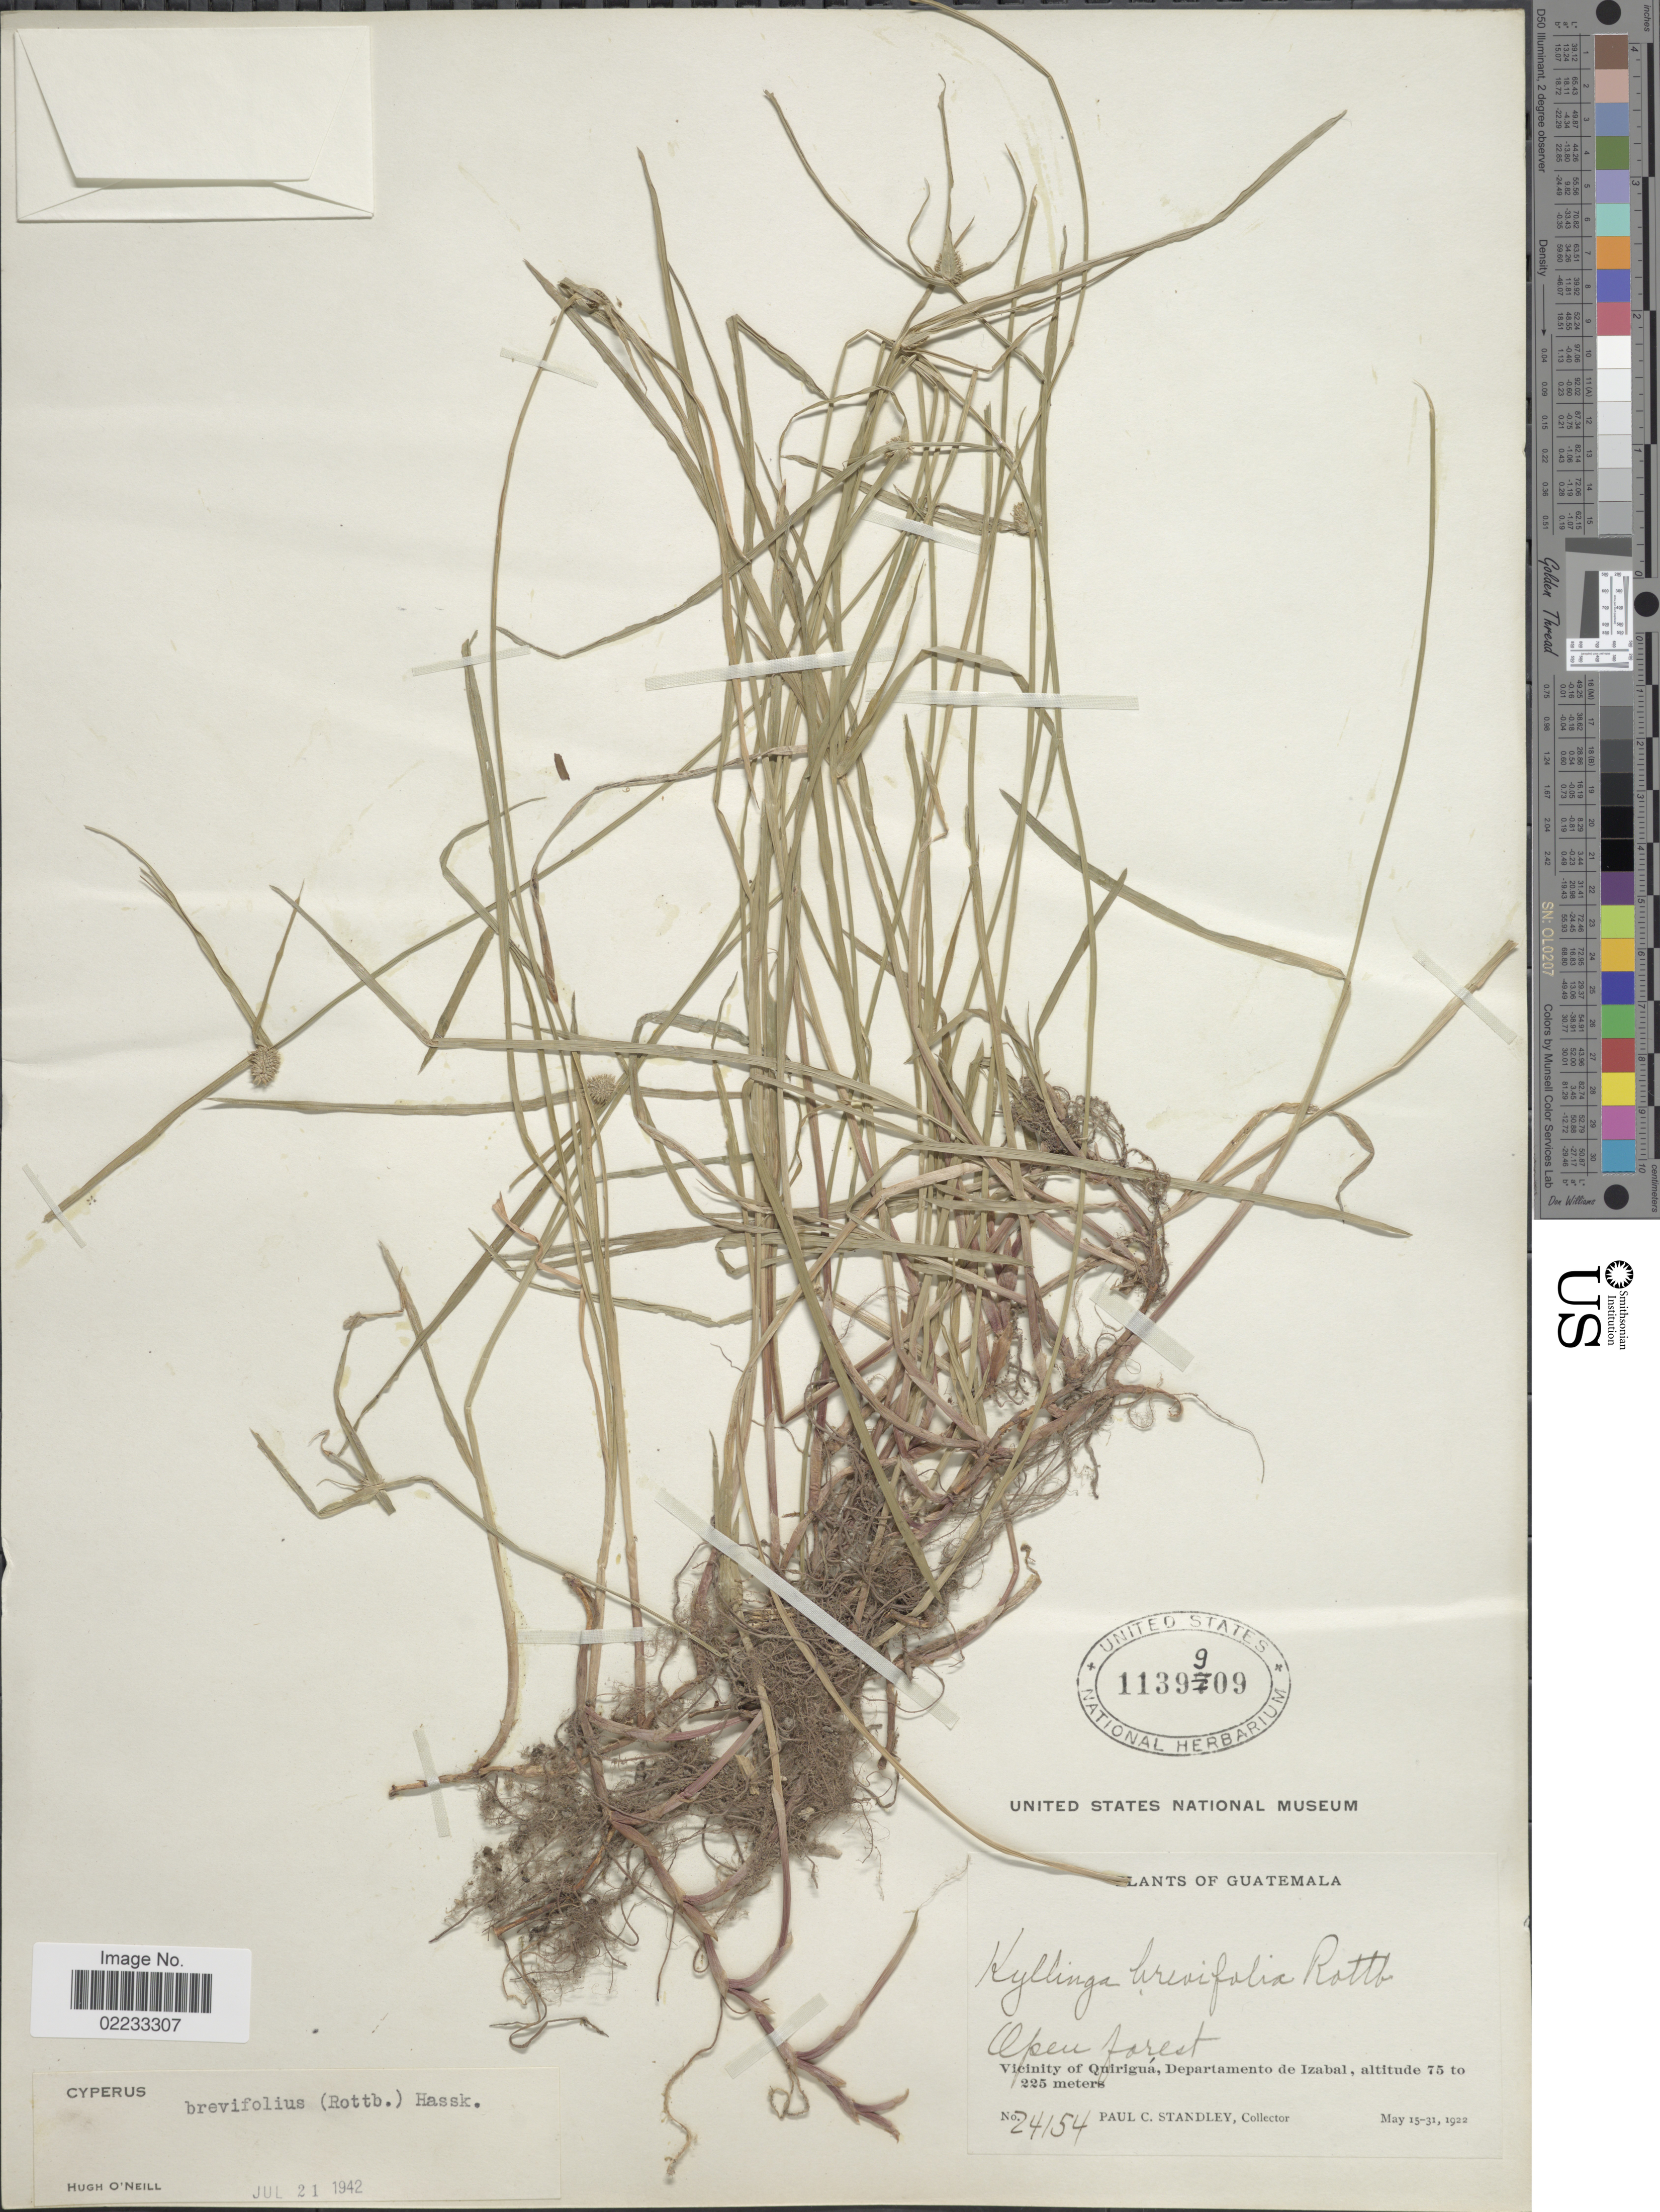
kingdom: Plantae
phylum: Tracheophyta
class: Liliopsida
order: Poales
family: Cyperaceae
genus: Cyperus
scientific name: Cyperus brevifolius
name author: (Rottb.) Hassk.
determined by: Strong, M. T., (US), Smithsonian Institution - National Museum of Natural History (UNITED STATES)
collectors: P. C. Standley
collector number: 24154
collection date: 1922-05-15/1922-05-31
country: Guatemala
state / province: Izabal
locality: Open forest, Vicinity of Quirigua.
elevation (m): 75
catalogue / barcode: US 1139907